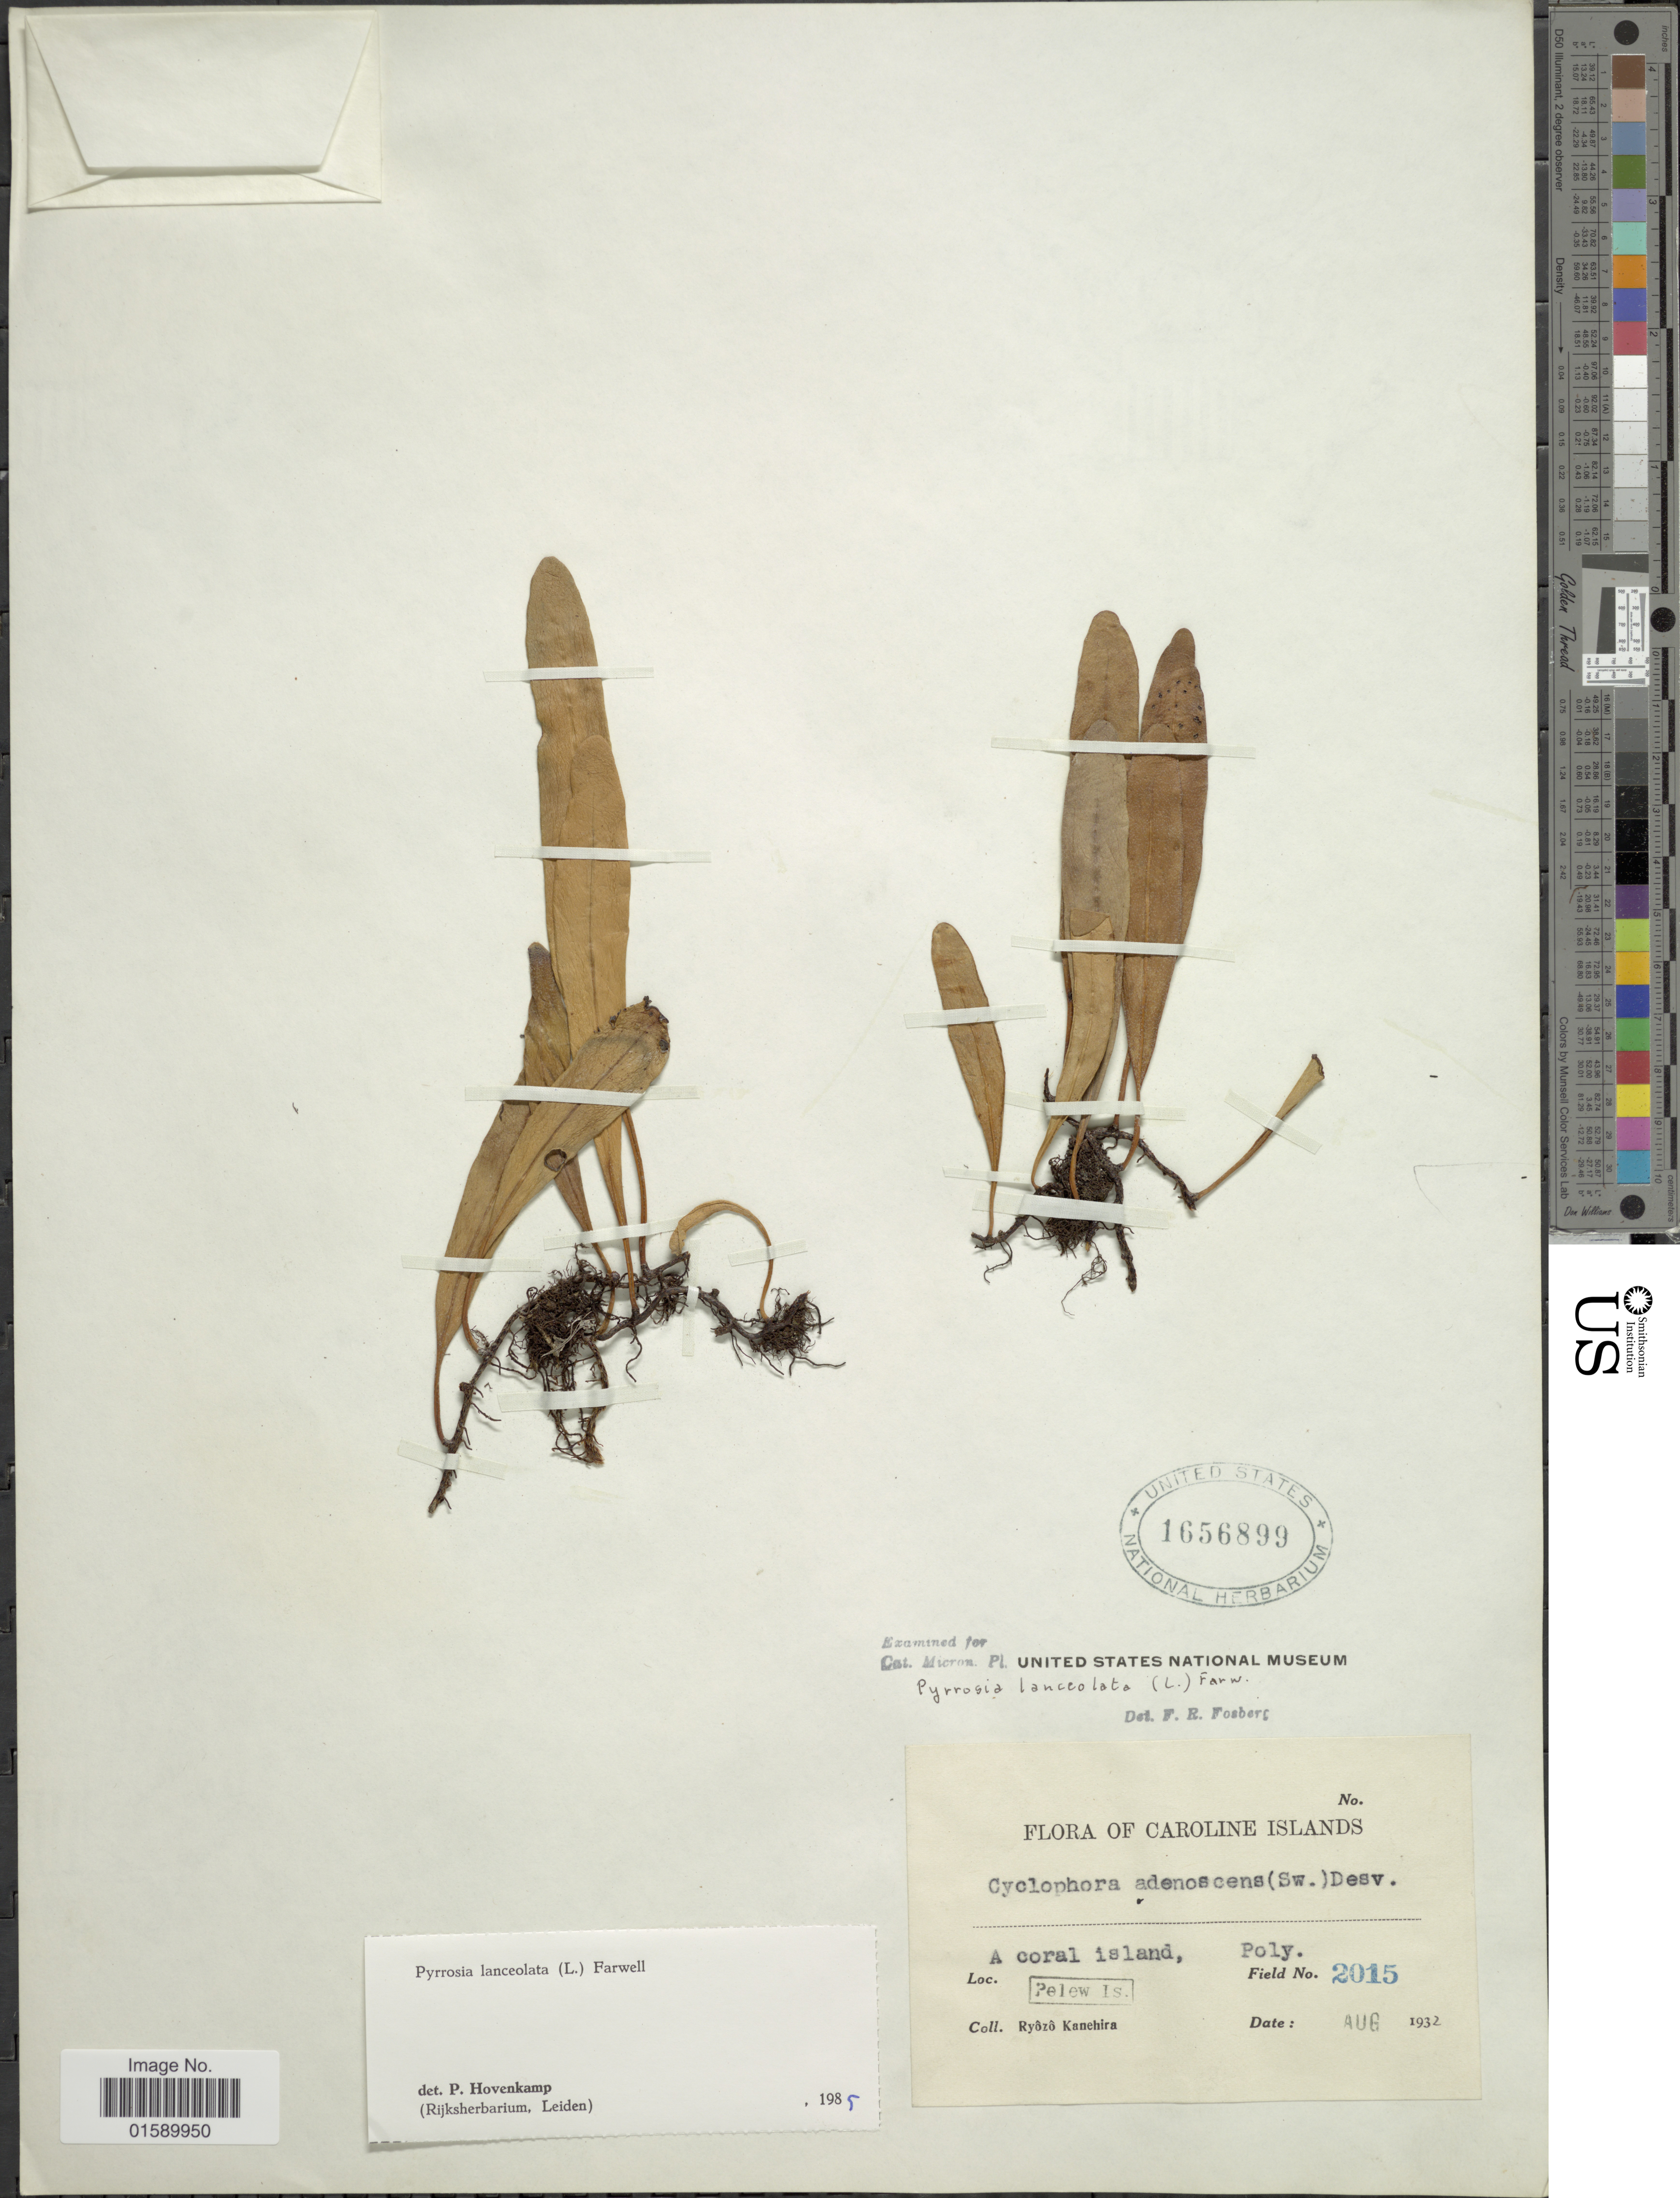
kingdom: Plantae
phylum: Tracheophyta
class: Polypodiopsida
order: Polypodiales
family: Polypodiaceae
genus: Pyrrosia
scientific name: Pyrrosia lanceolata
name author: (L.) Farw.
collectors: R. Kanehira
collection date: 1932-08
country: Palau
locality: Caroline Islands, A Coral island. Pelew. Is.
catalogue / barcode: US 1656899